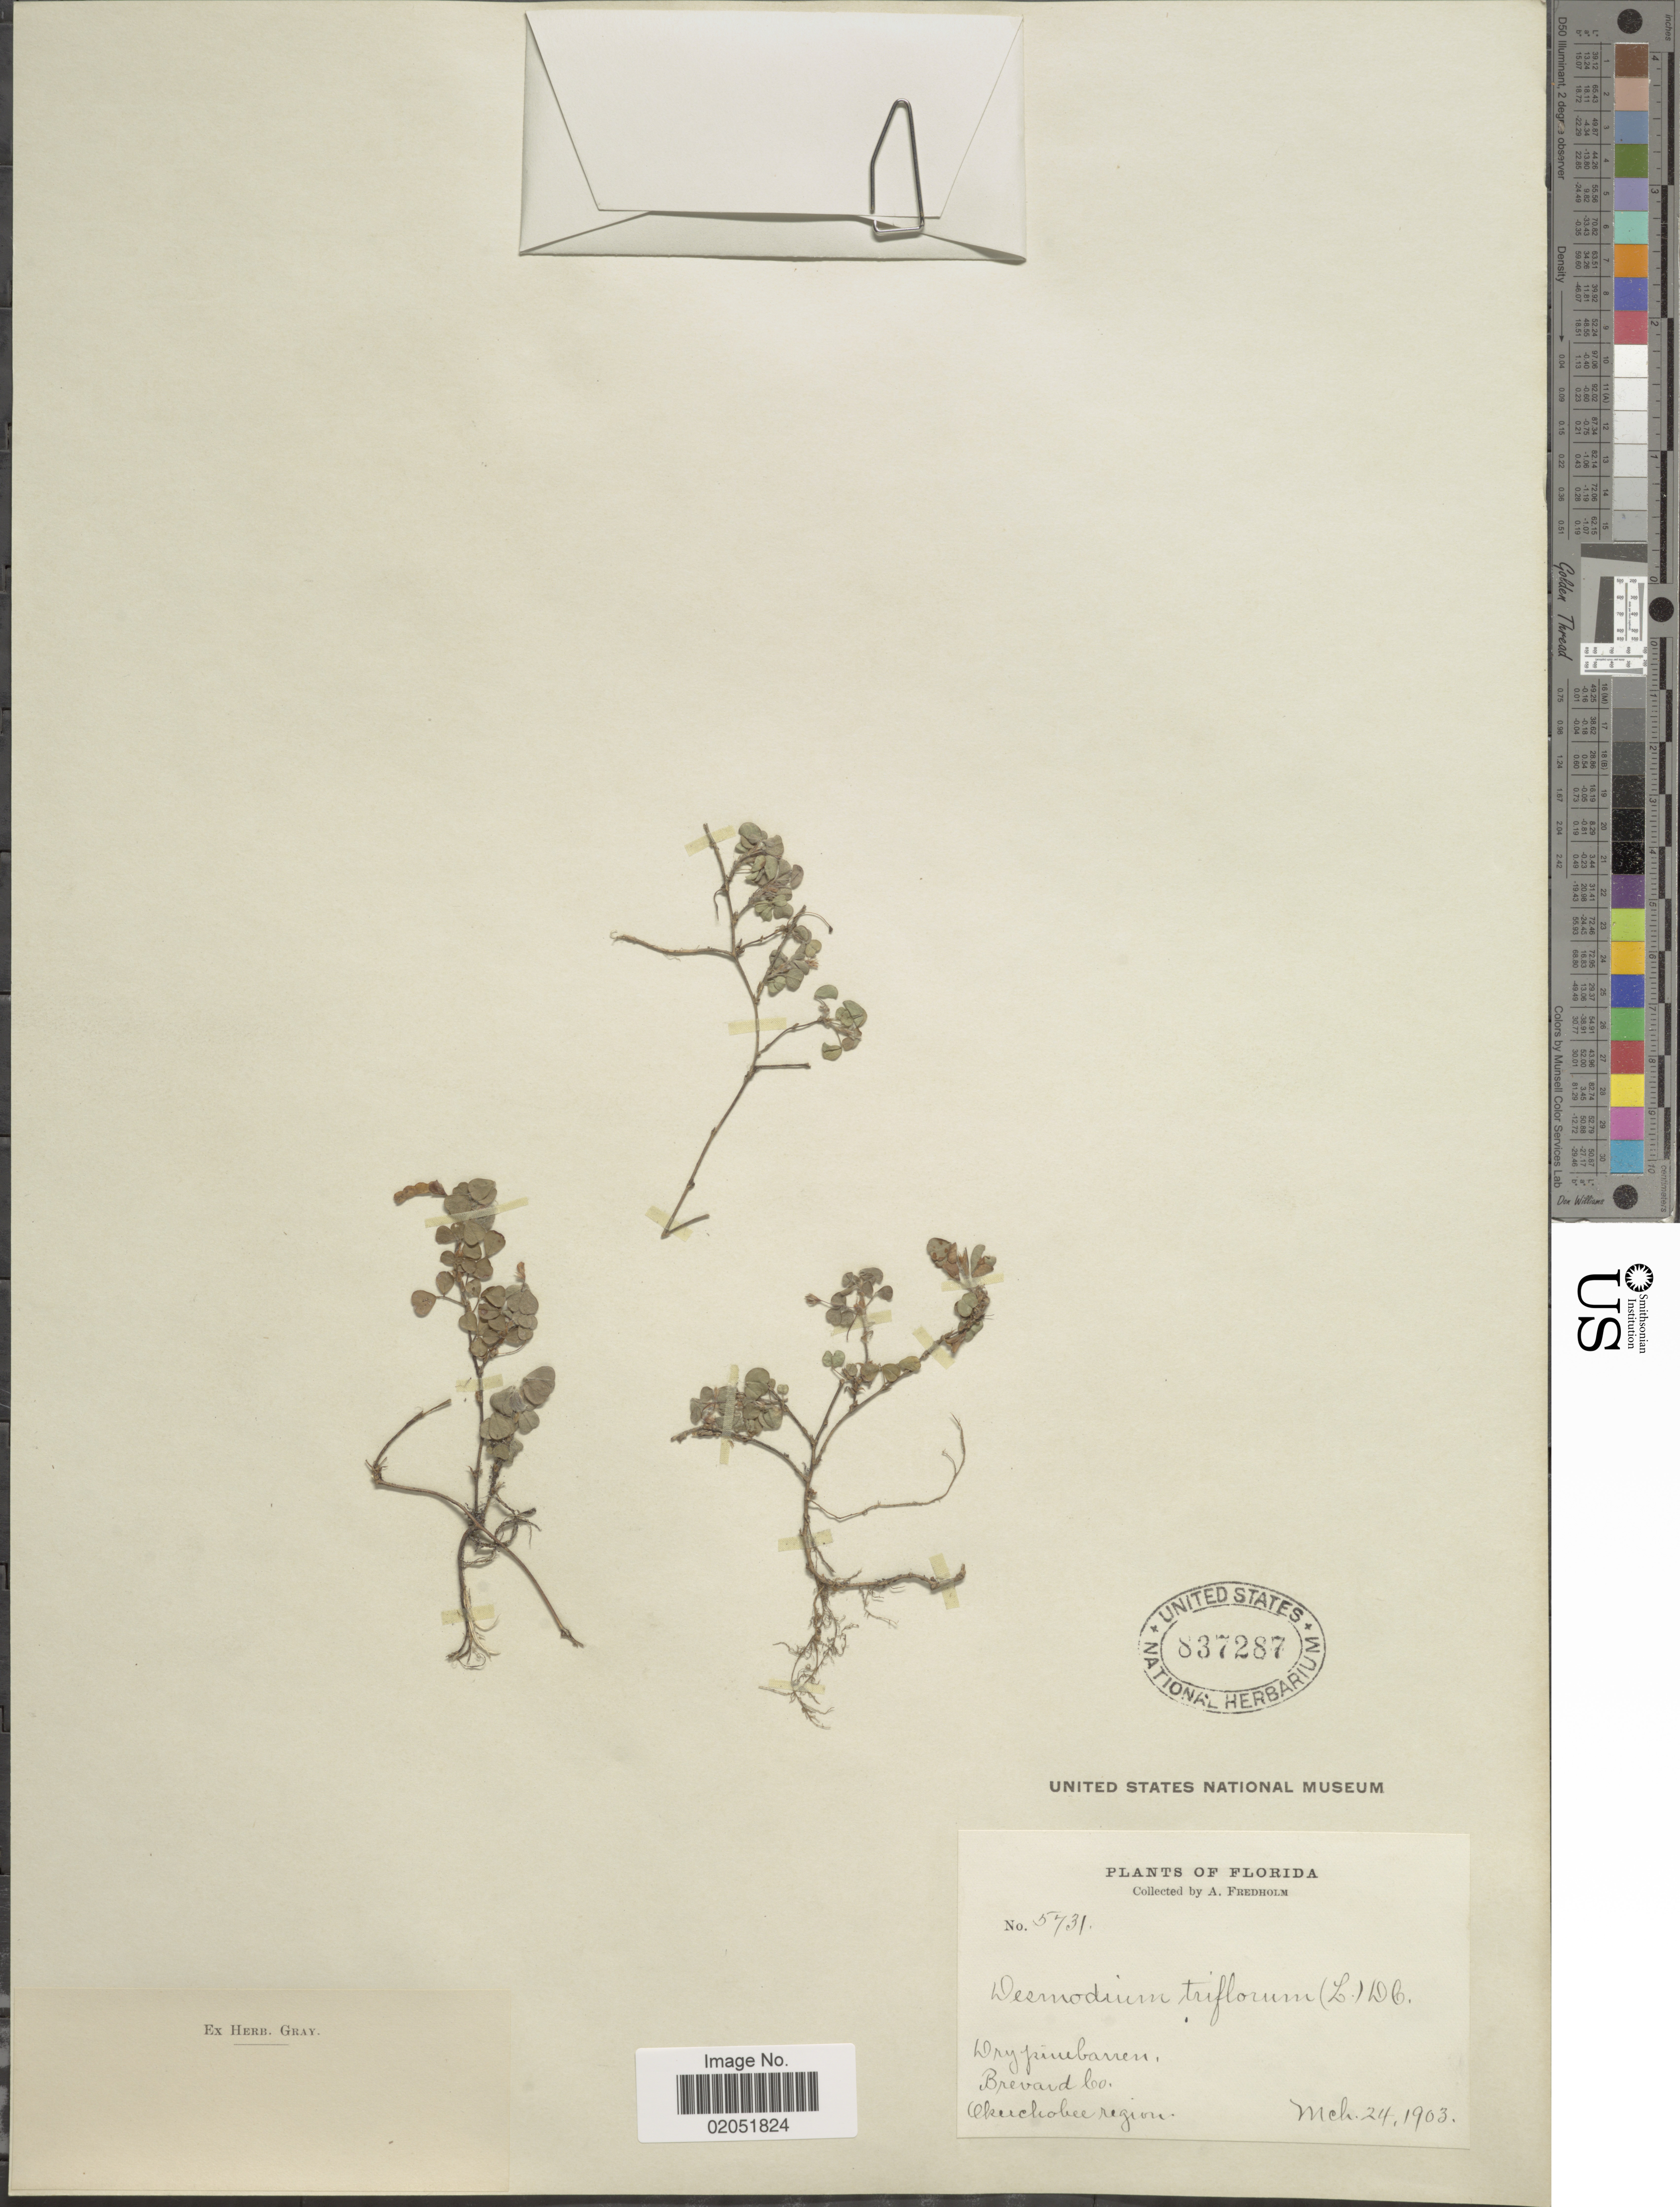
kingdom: Plantae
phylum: Tracheophyta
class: Magnoliopsida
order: Fabales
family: Fabaceae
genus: Grona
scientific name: Grona triflora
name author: (L.) H. Ohashi & K. Ohashi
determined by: Strong, Mark T., (BOT), Smithsonian Institution - National Museum of Natural History (UNITED STATES)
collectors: A. Fredholm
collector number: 5731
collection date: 1903-03-24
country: United States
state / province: Florida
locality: Florida, Dry pinebarren, Okeechobee region.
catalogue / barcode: US 837287